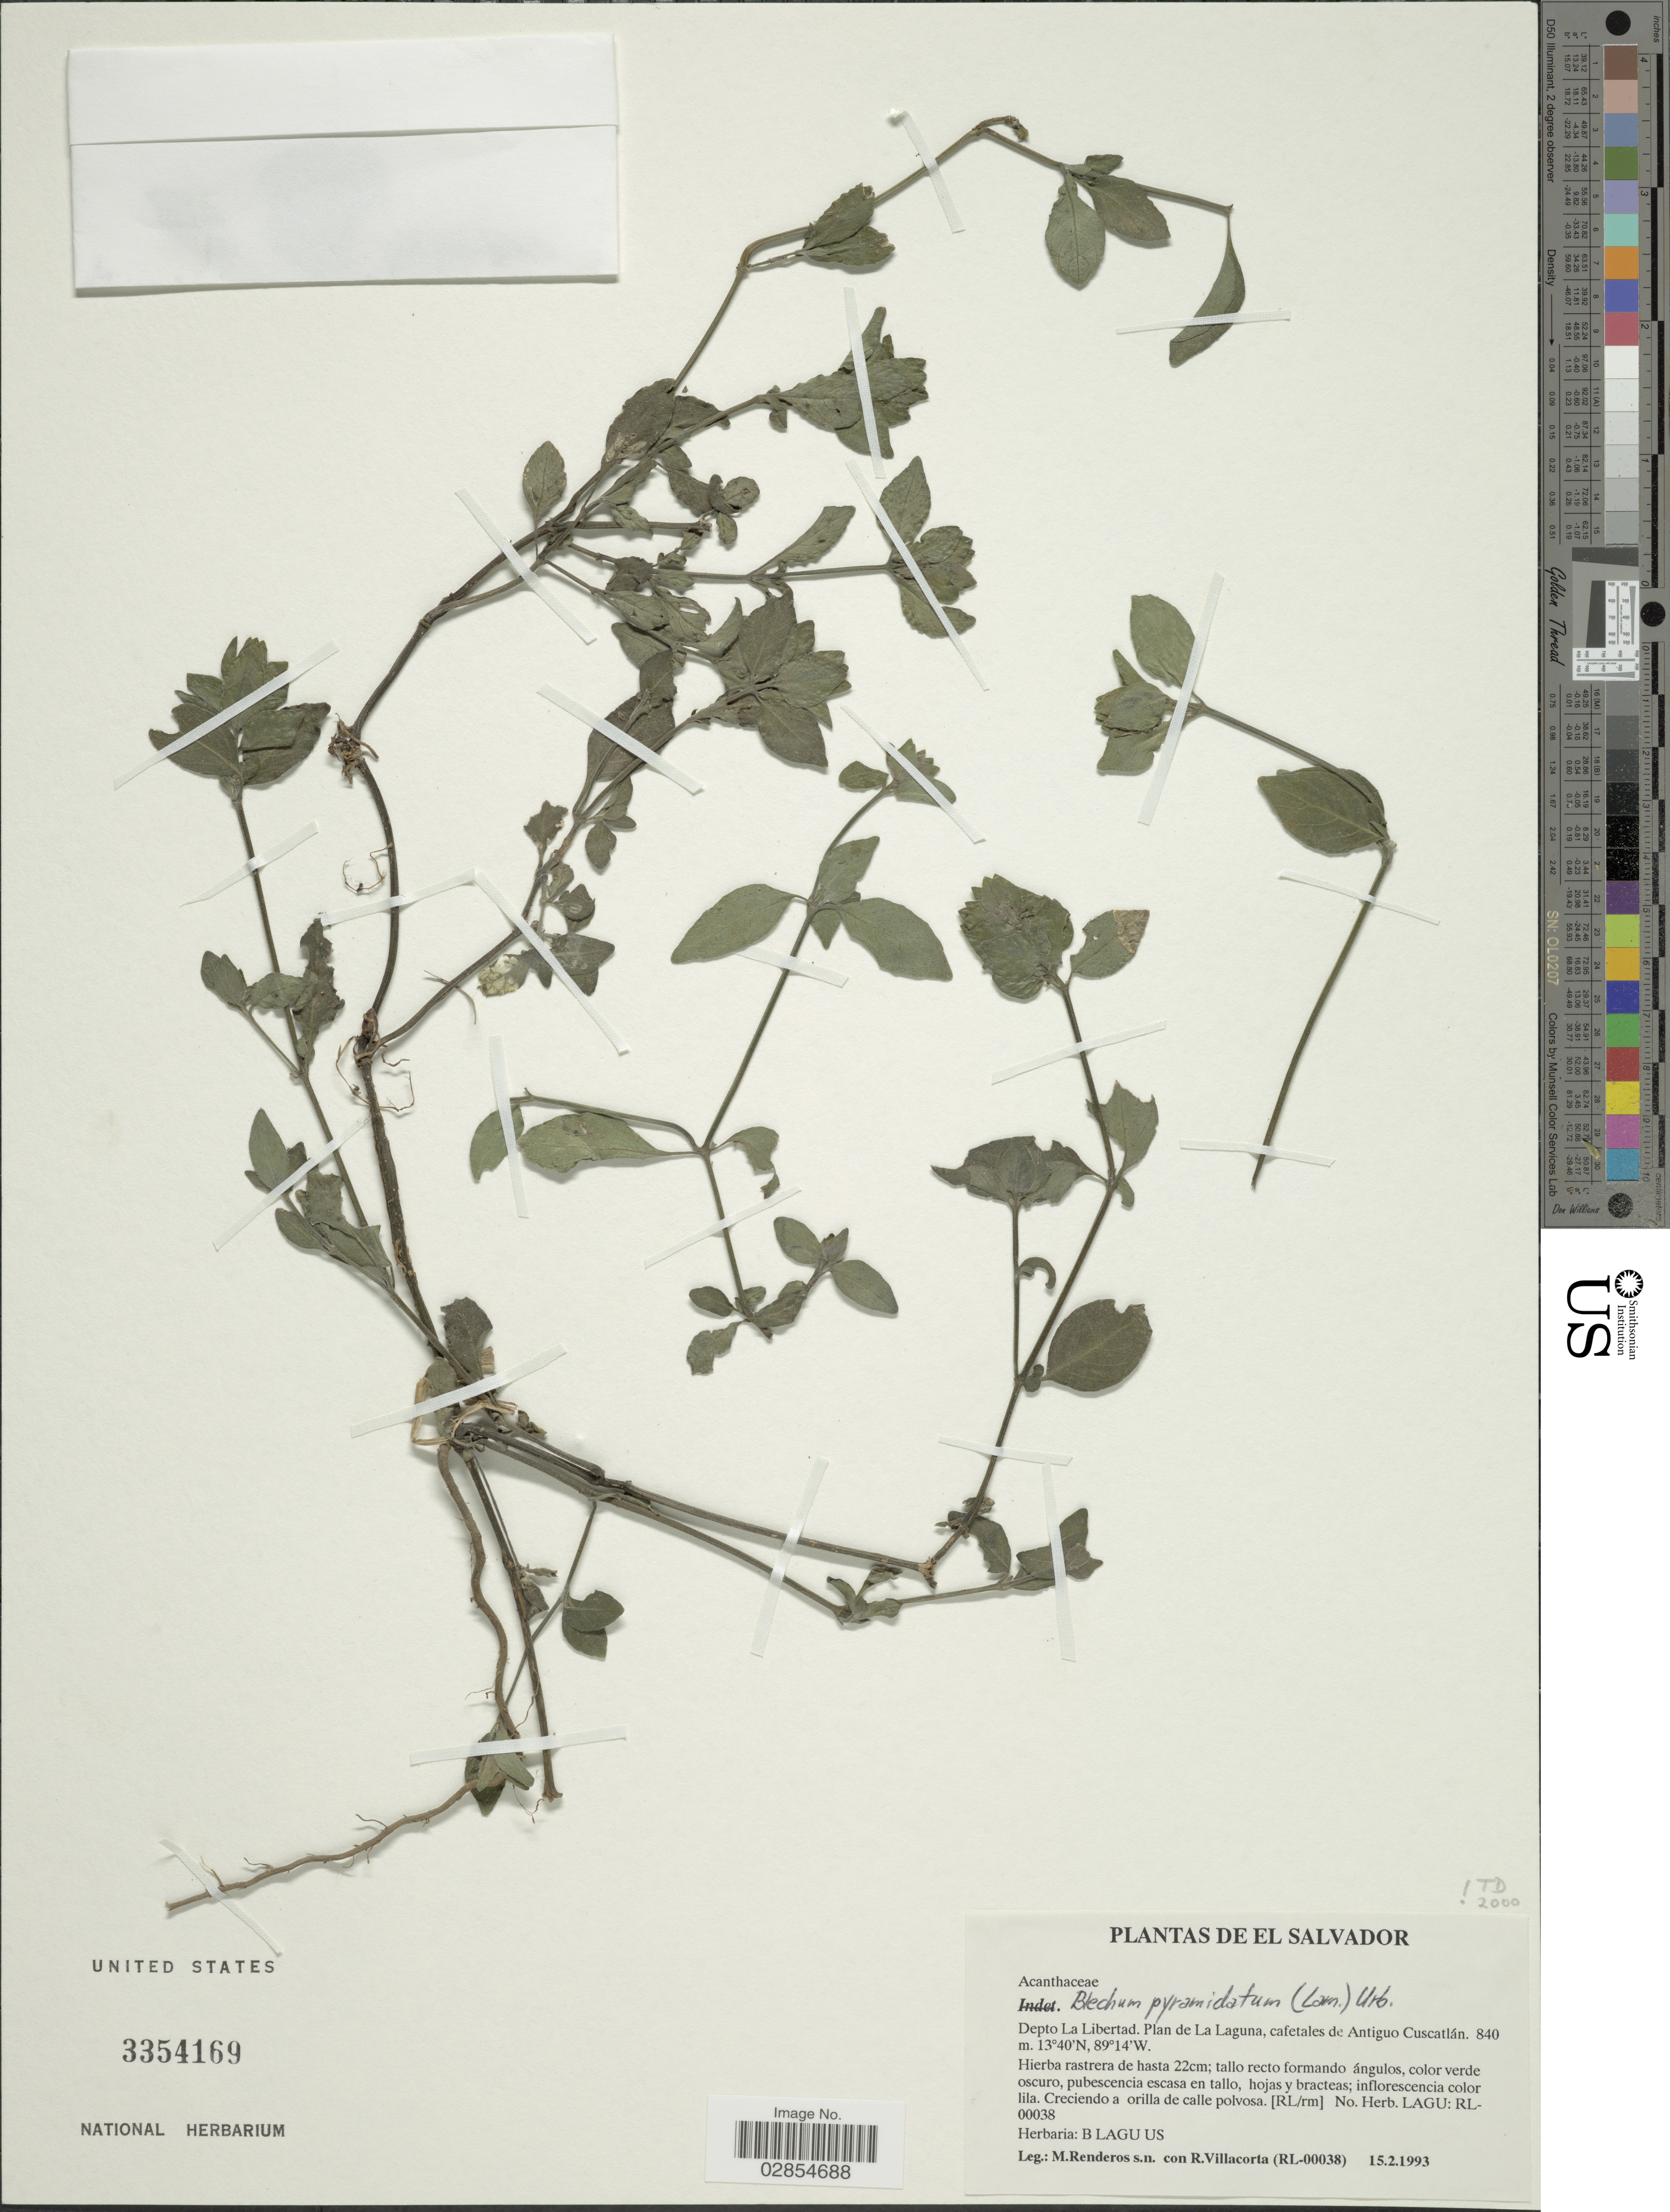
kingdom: Plantae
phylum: Tracheophyta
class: Magnoliopsida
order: Lamiales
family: Acanthaceae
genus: Blechum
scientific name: Blechum pyramidatum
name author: (Lam.) Urb.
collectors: M. Renderos & R. Villacorta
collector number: RL-00038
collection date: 1993-02-15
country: El Salvador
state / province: La Libertad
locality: Depto La Libertad. Plan de La Laguna, cafetales de Antiguo Cuscatlán.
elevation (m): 840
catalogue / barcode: US 3354169